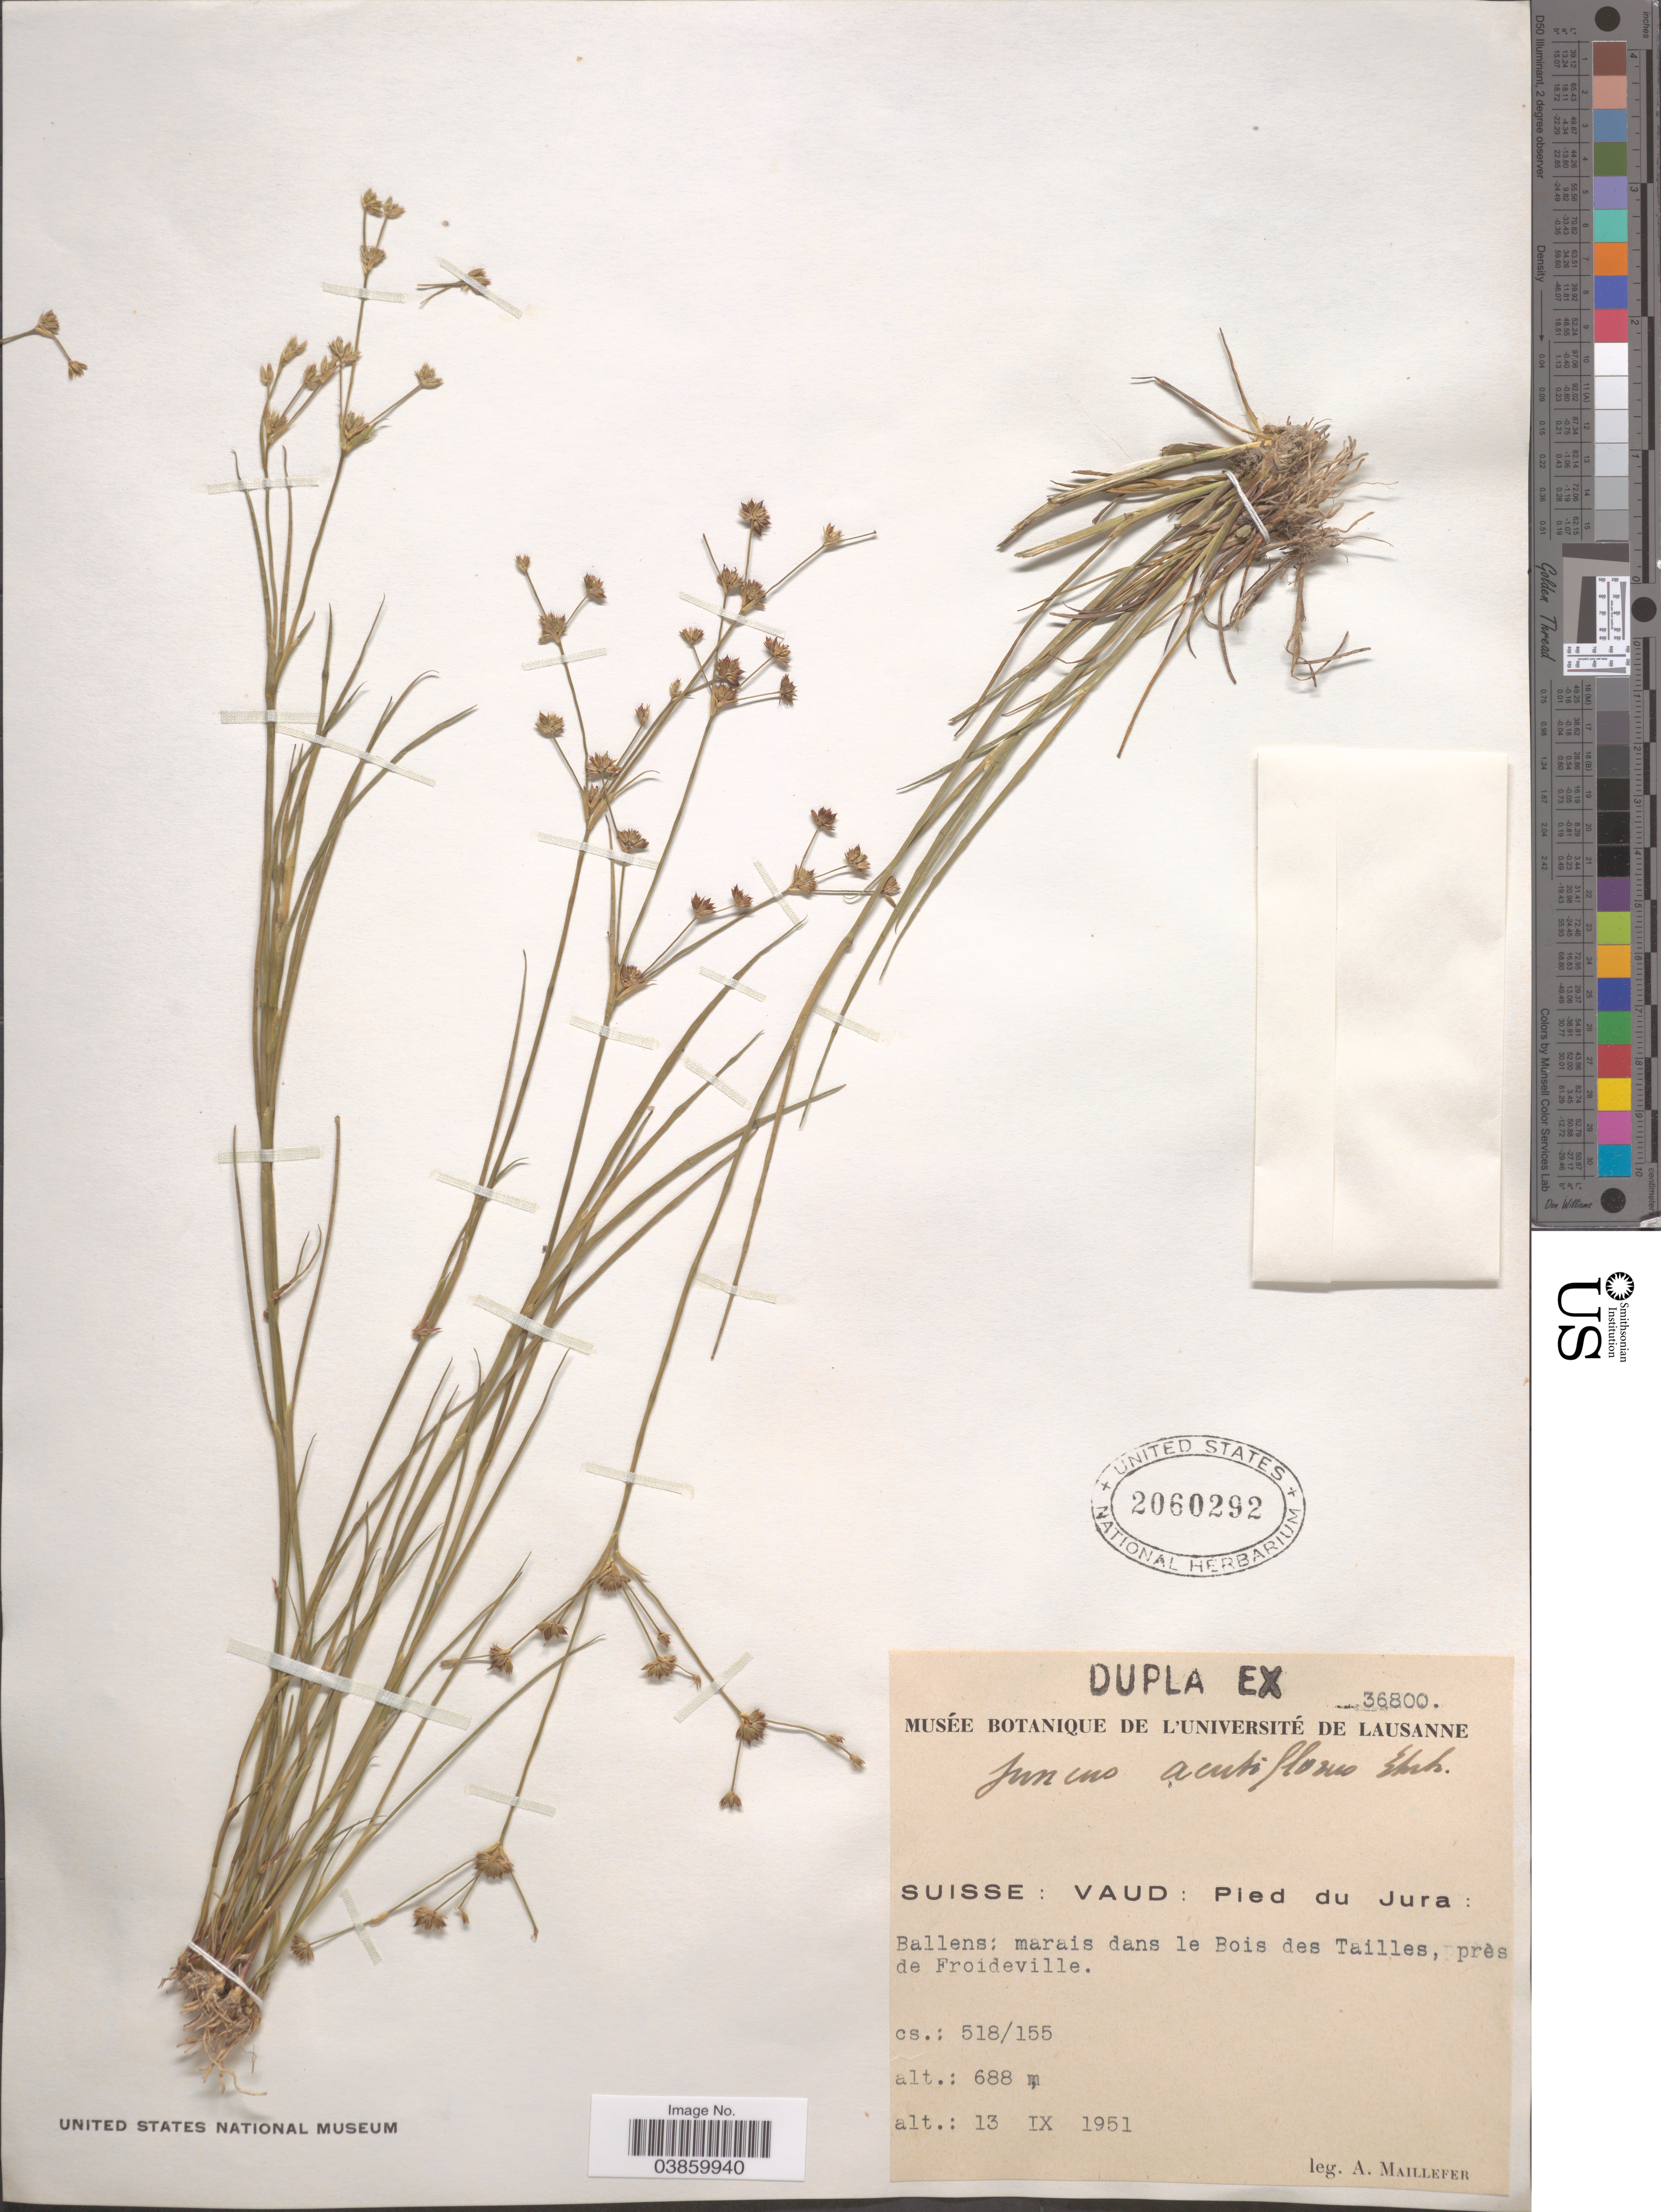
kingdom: Plantae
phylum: Tracheophyta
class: Liliopsida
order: Poales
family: Juncaceae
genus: Juncus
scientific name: Juncus acutiflorus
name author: Ehrh. ex Hoffm.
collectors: A. Maillefer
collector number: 36800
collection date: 1951-09-13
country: Switzerland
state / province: Vaud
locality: Suisse: Pied du Jura: Ballens: marais dans le Bois des Tailles, près de Froideville.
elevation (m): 688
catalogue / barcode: US 2060292